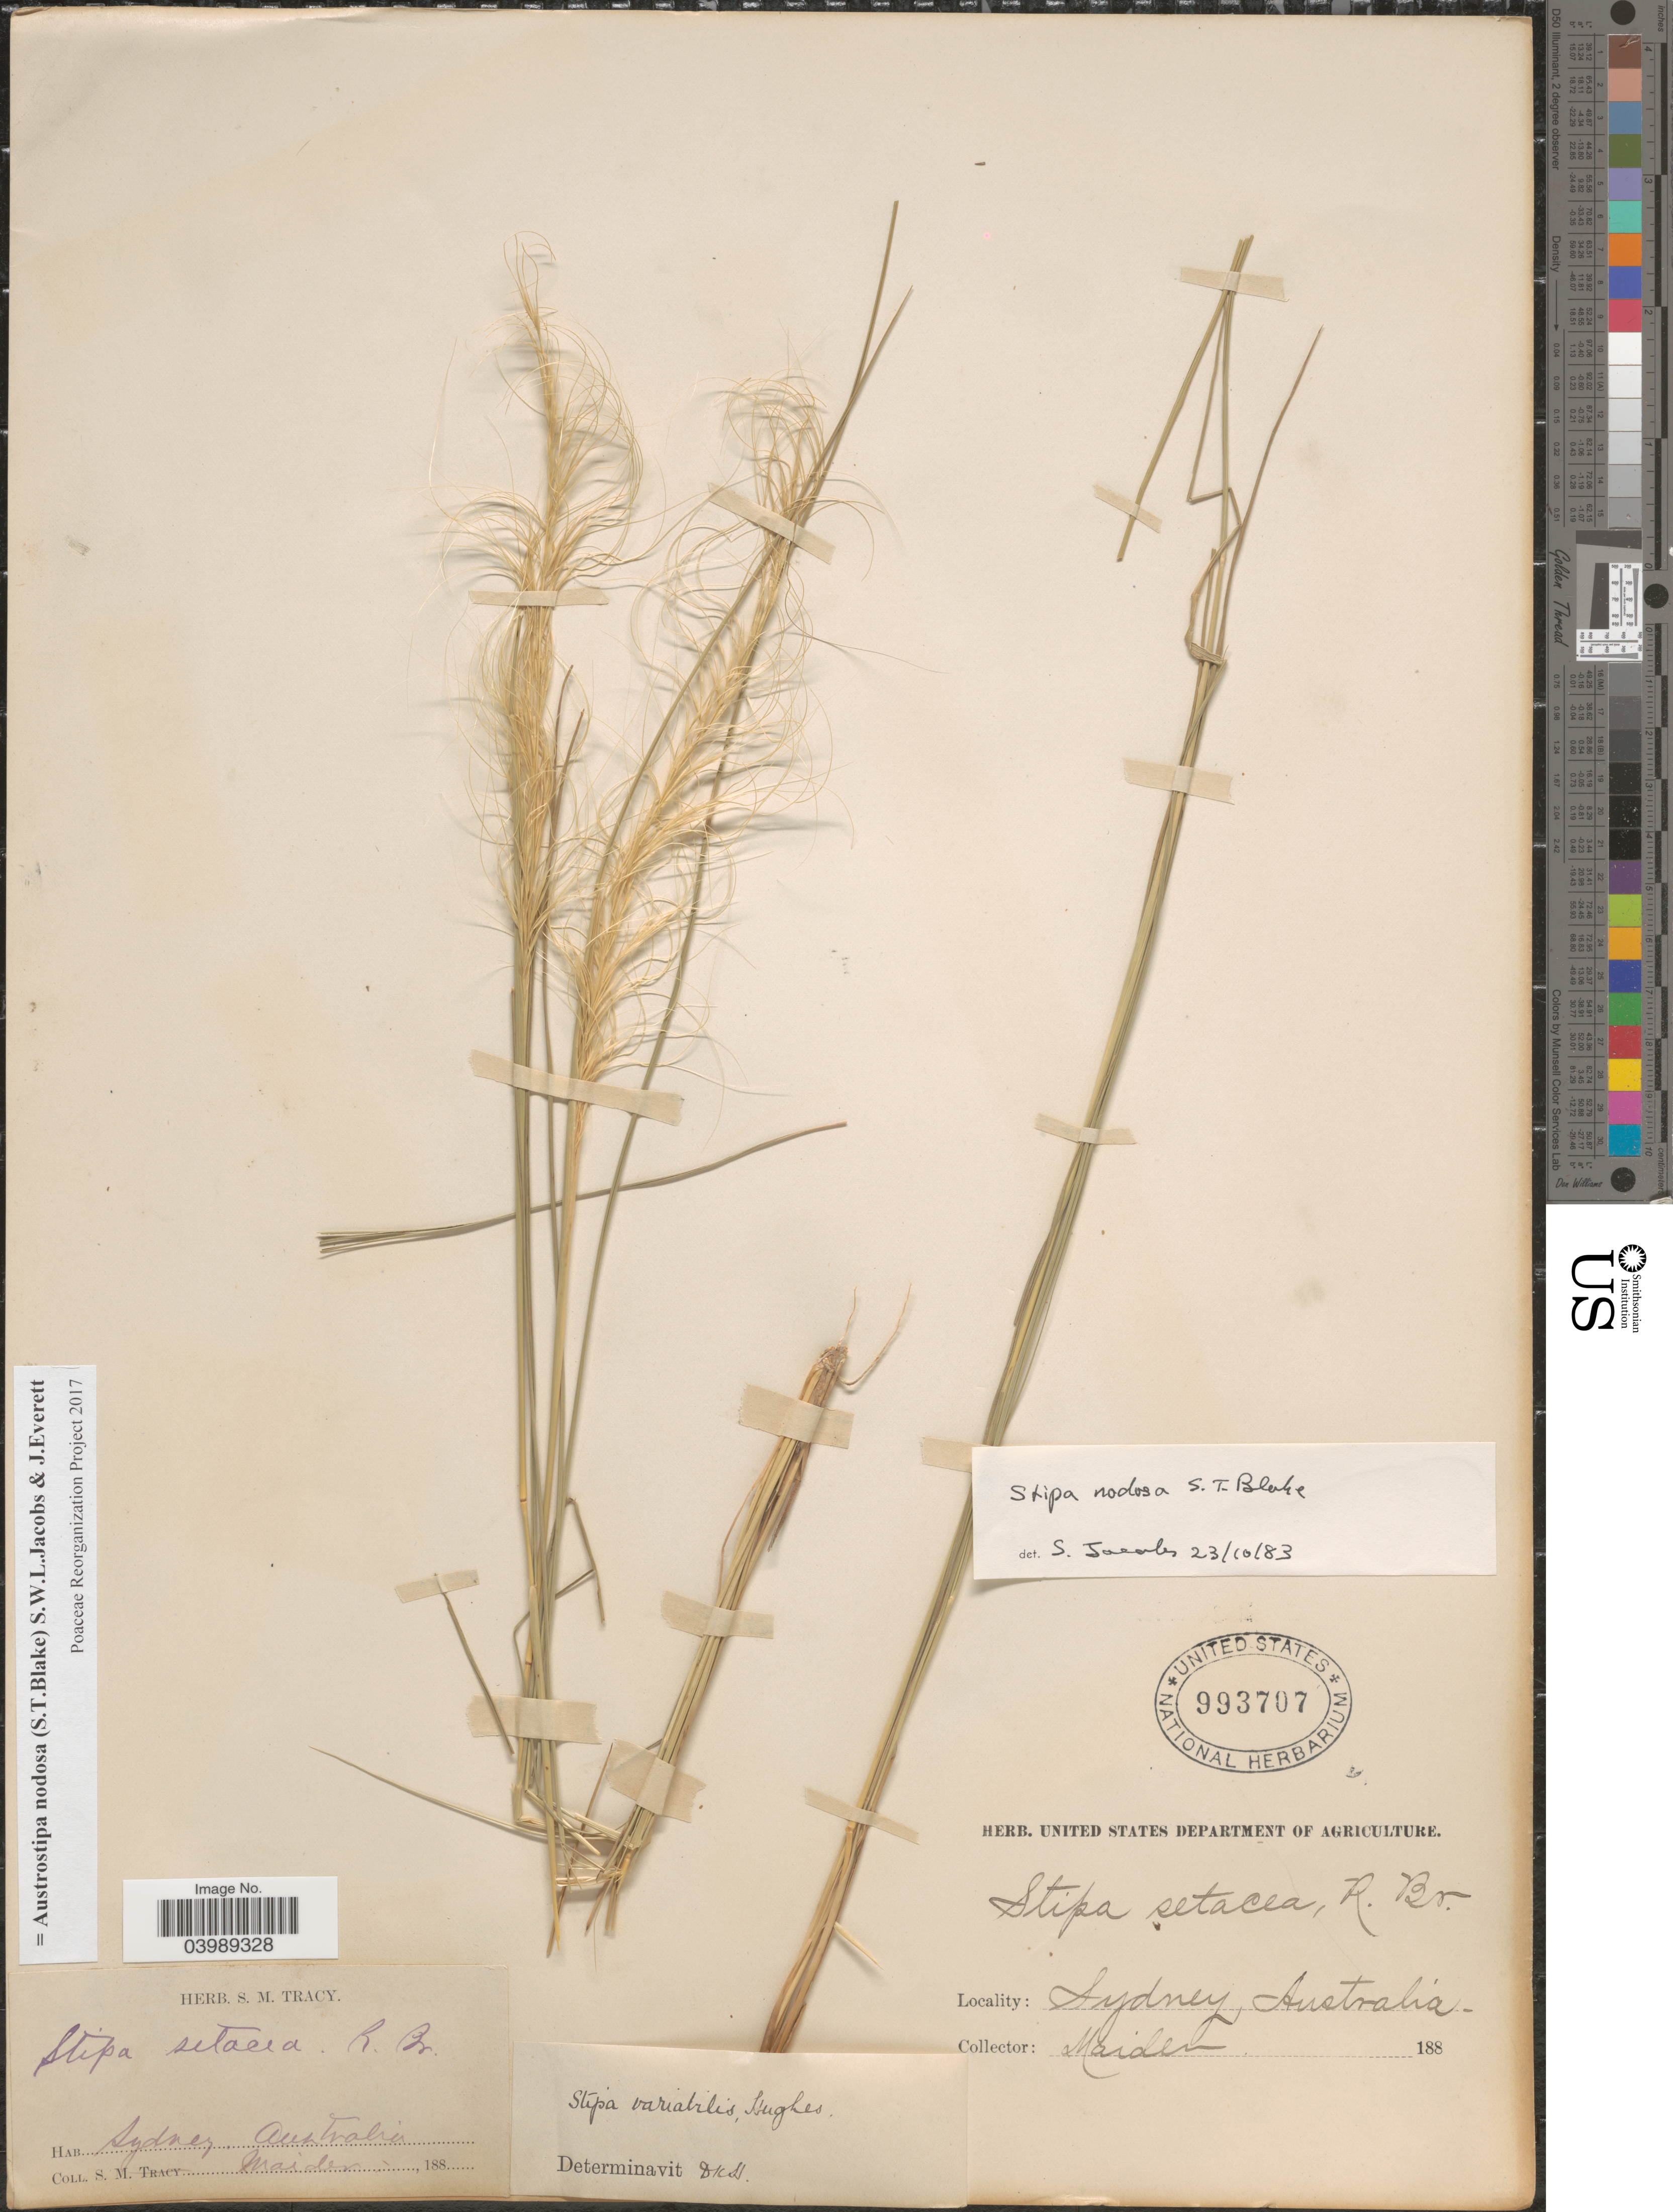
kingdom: Plantae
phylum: Tracheophyta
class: Liliopsida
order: Poales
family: Poaceae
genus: Austrostipa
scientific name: Austrostipa nodosa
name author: (S.T. Blake) S.W.L. Jacobs & J. Everett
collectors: Maiden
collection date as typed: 188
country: Australia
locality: Sydney.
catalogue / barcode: US 993707